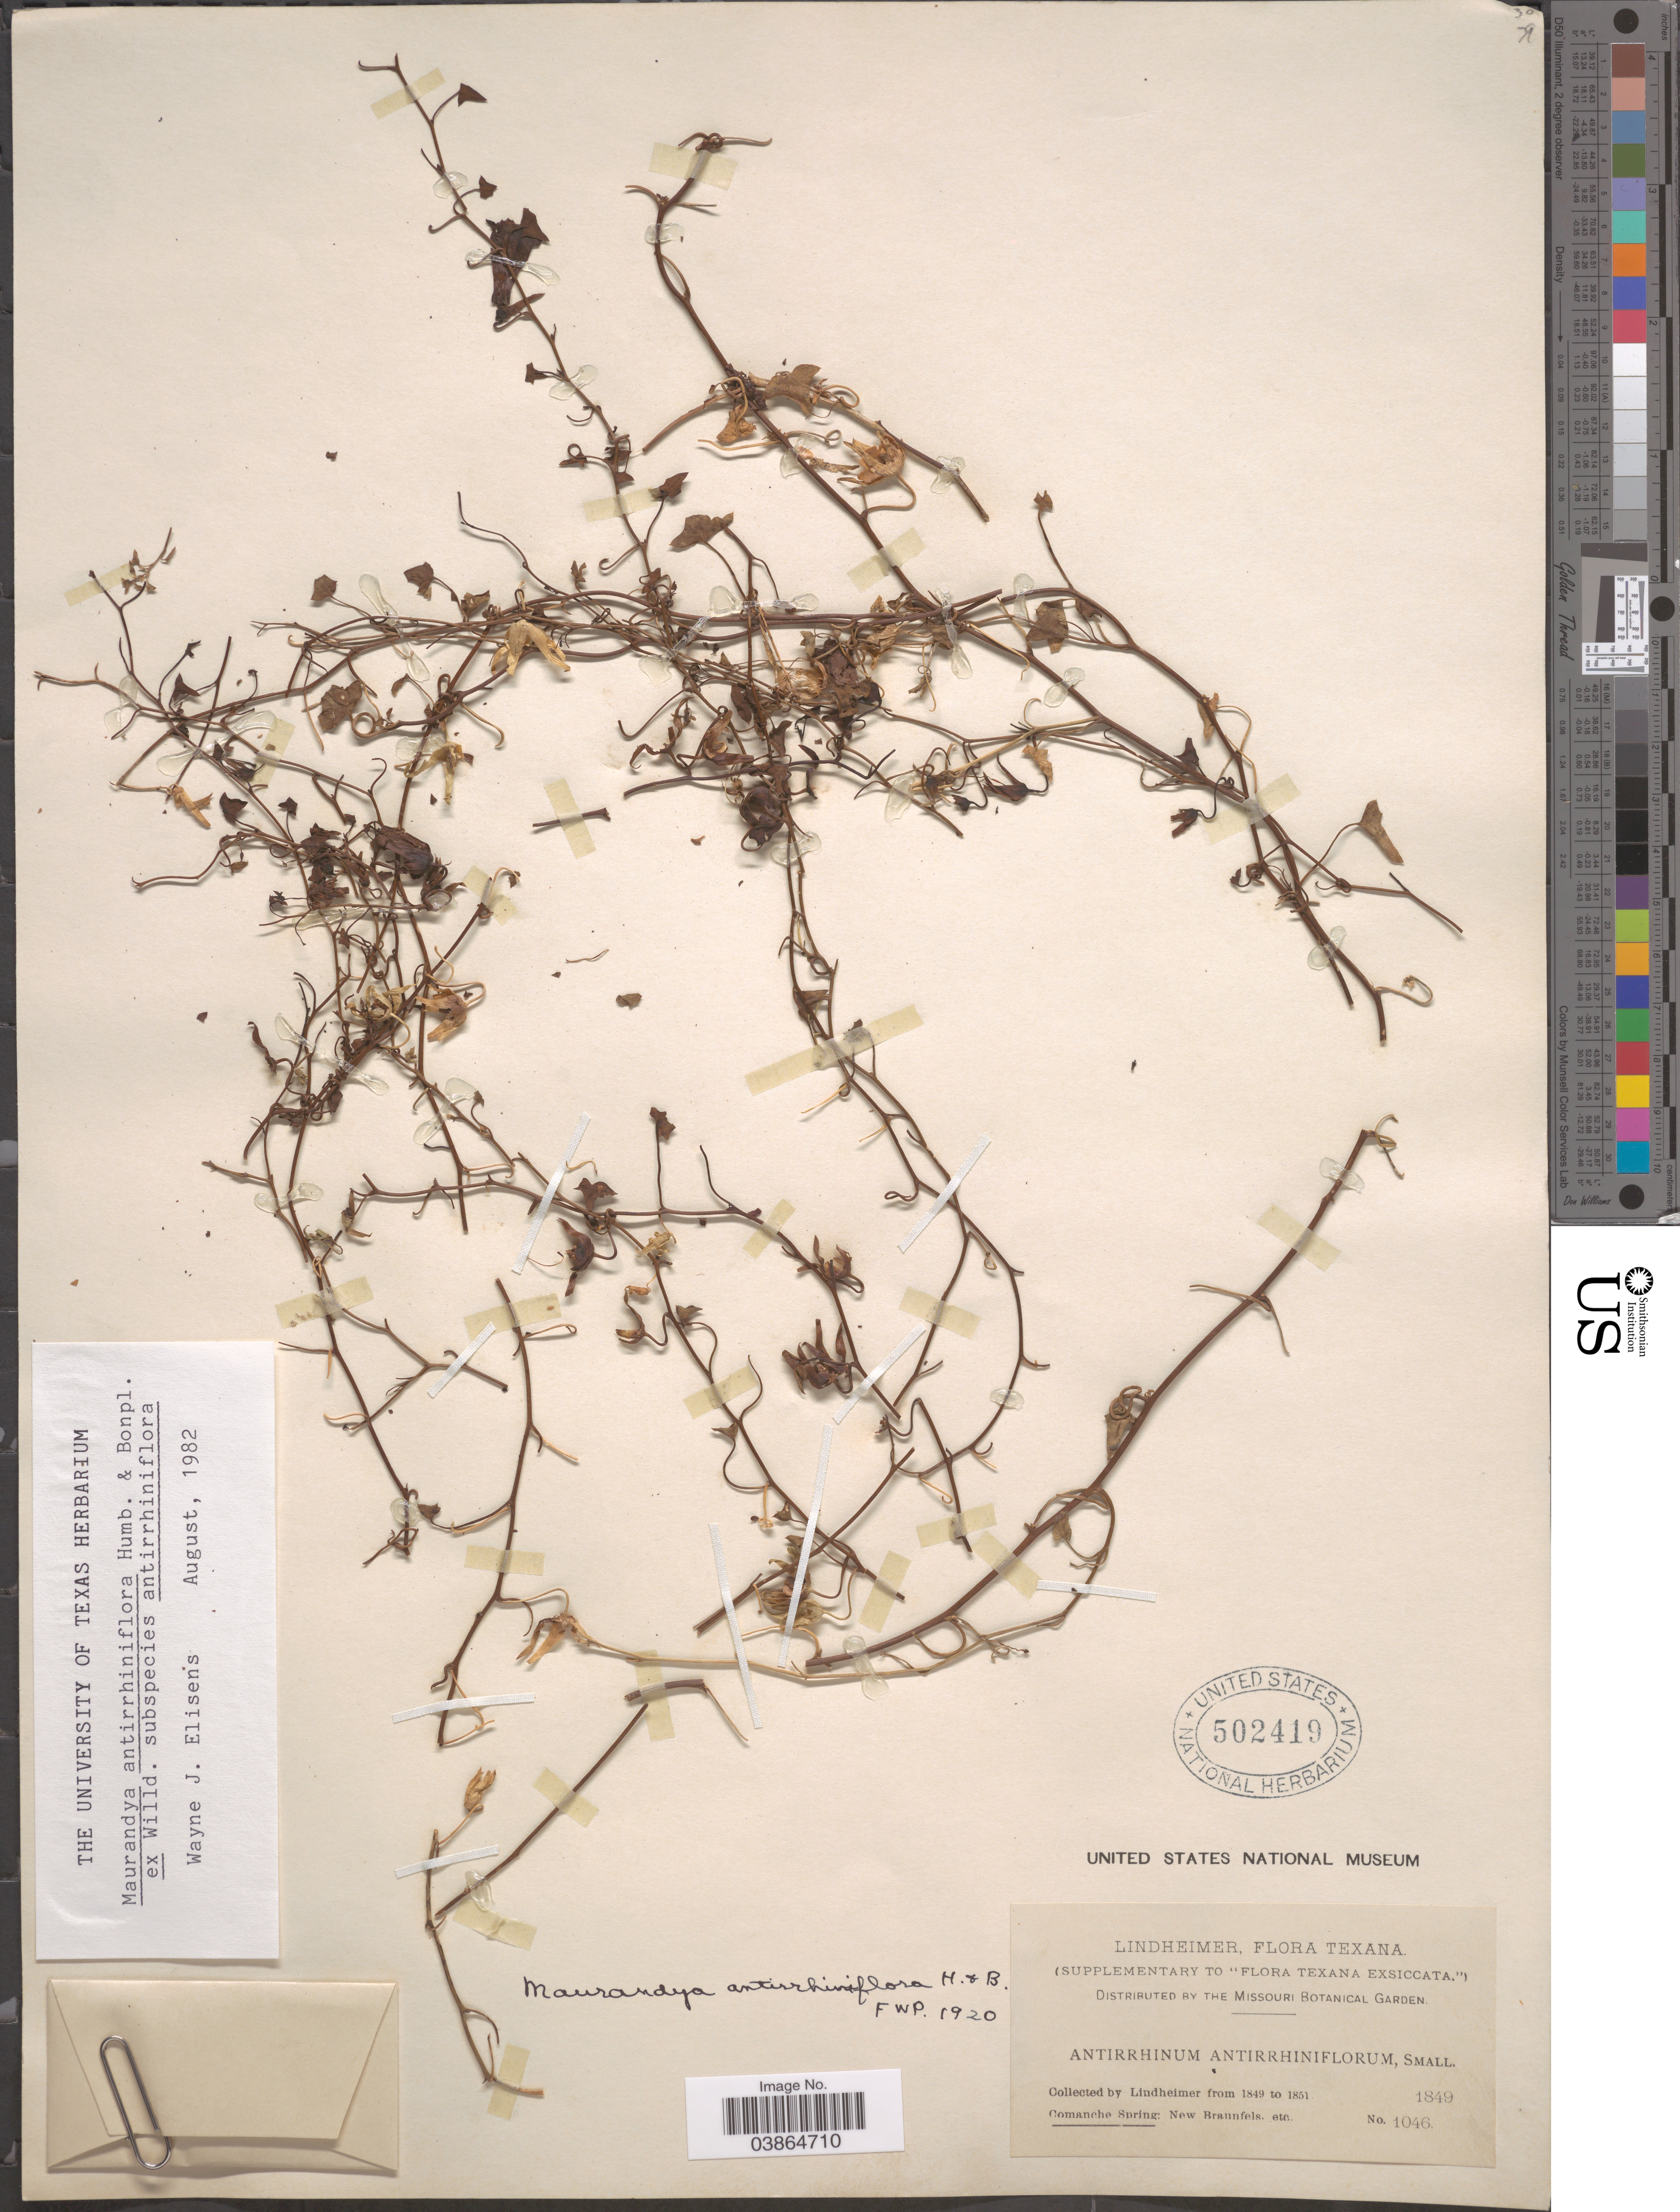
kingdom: Plantae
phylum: Tracheophyta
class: Magnoliopsida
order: Lamiales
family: Plantaginaceae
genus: Maurandya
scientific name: Maurandya antirrhiniflora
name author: Humb. & Bonpl. ex Willd.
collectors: -. Lindheimer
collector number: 1046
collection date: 1849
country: United States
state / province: Texas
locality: Comanche Spring: New Braunfels, etc.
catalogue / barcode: US 502419